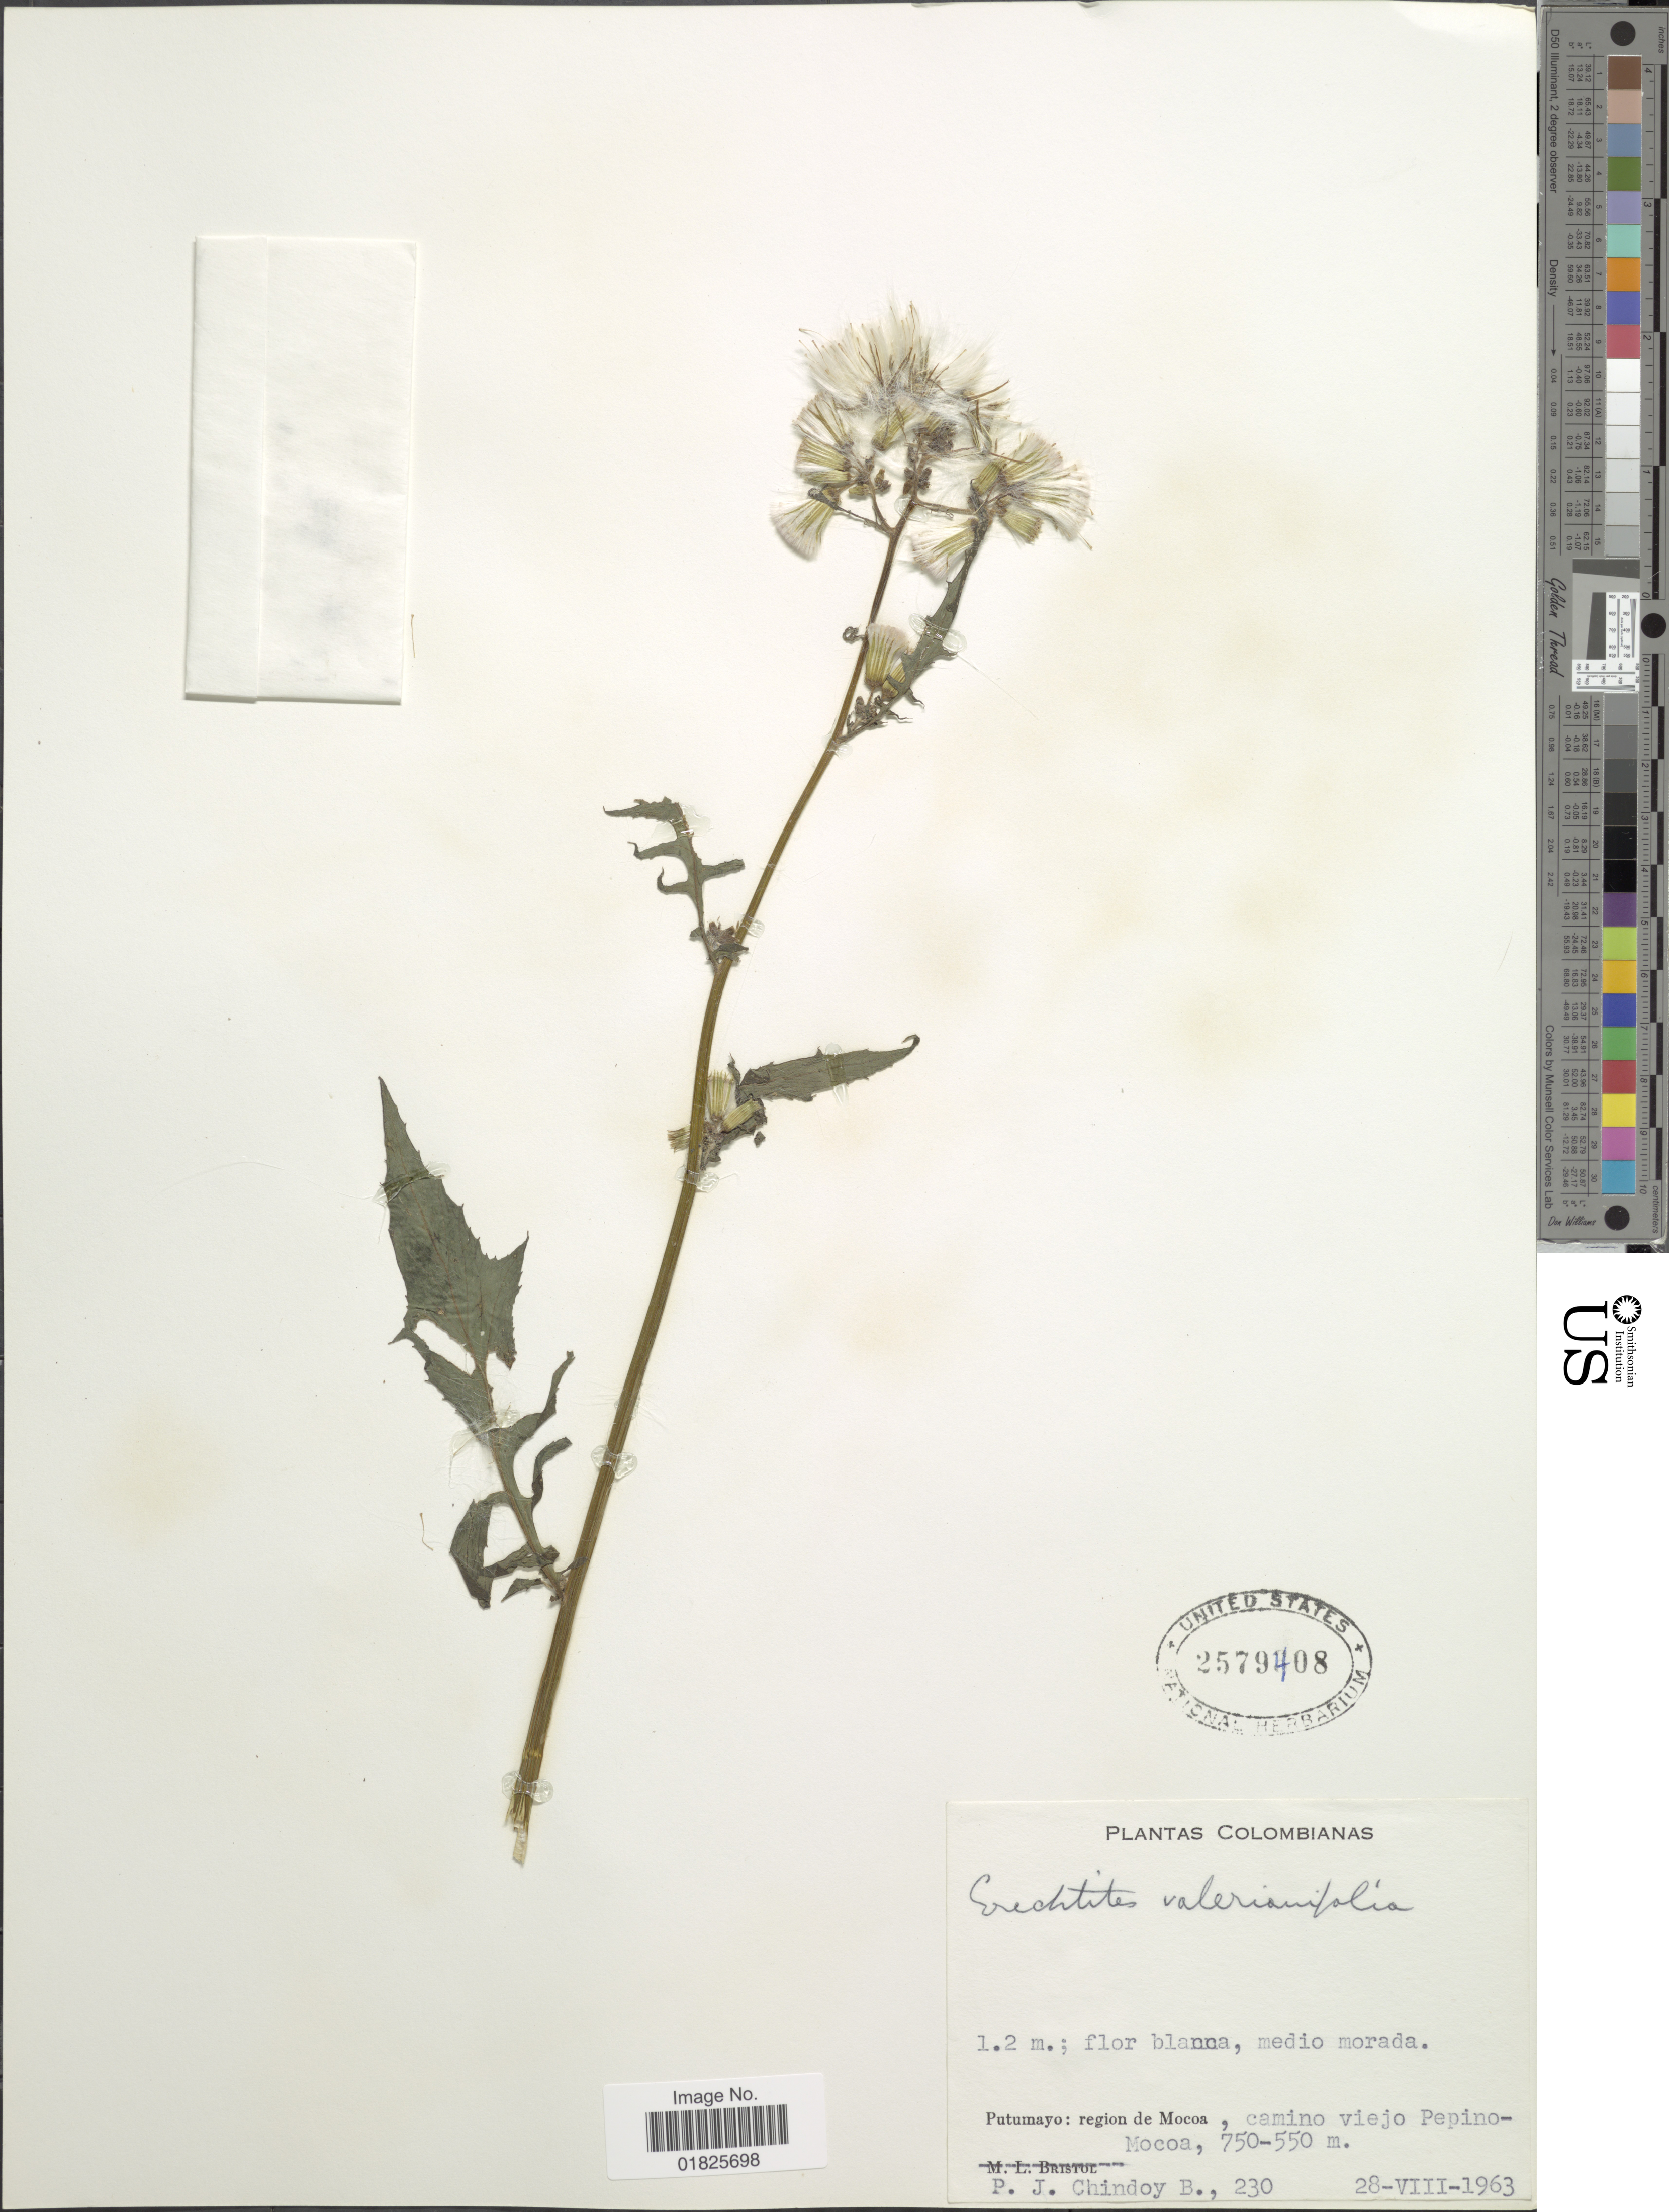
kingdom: Plantae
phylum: Tracheophyta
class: Magnoliopsida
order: Asterales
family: Asteraceae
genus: Erechtites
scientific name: Erechtites valerianifolius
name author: (Link ex Spreng.) DC.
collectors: P. Chindoy B.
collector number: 230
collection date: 1963-08-28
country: Colombia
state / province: Putumayo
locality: Region de Mocoa, camino viejo Pepino Mocoa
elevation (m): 550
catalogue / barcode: US 2579408